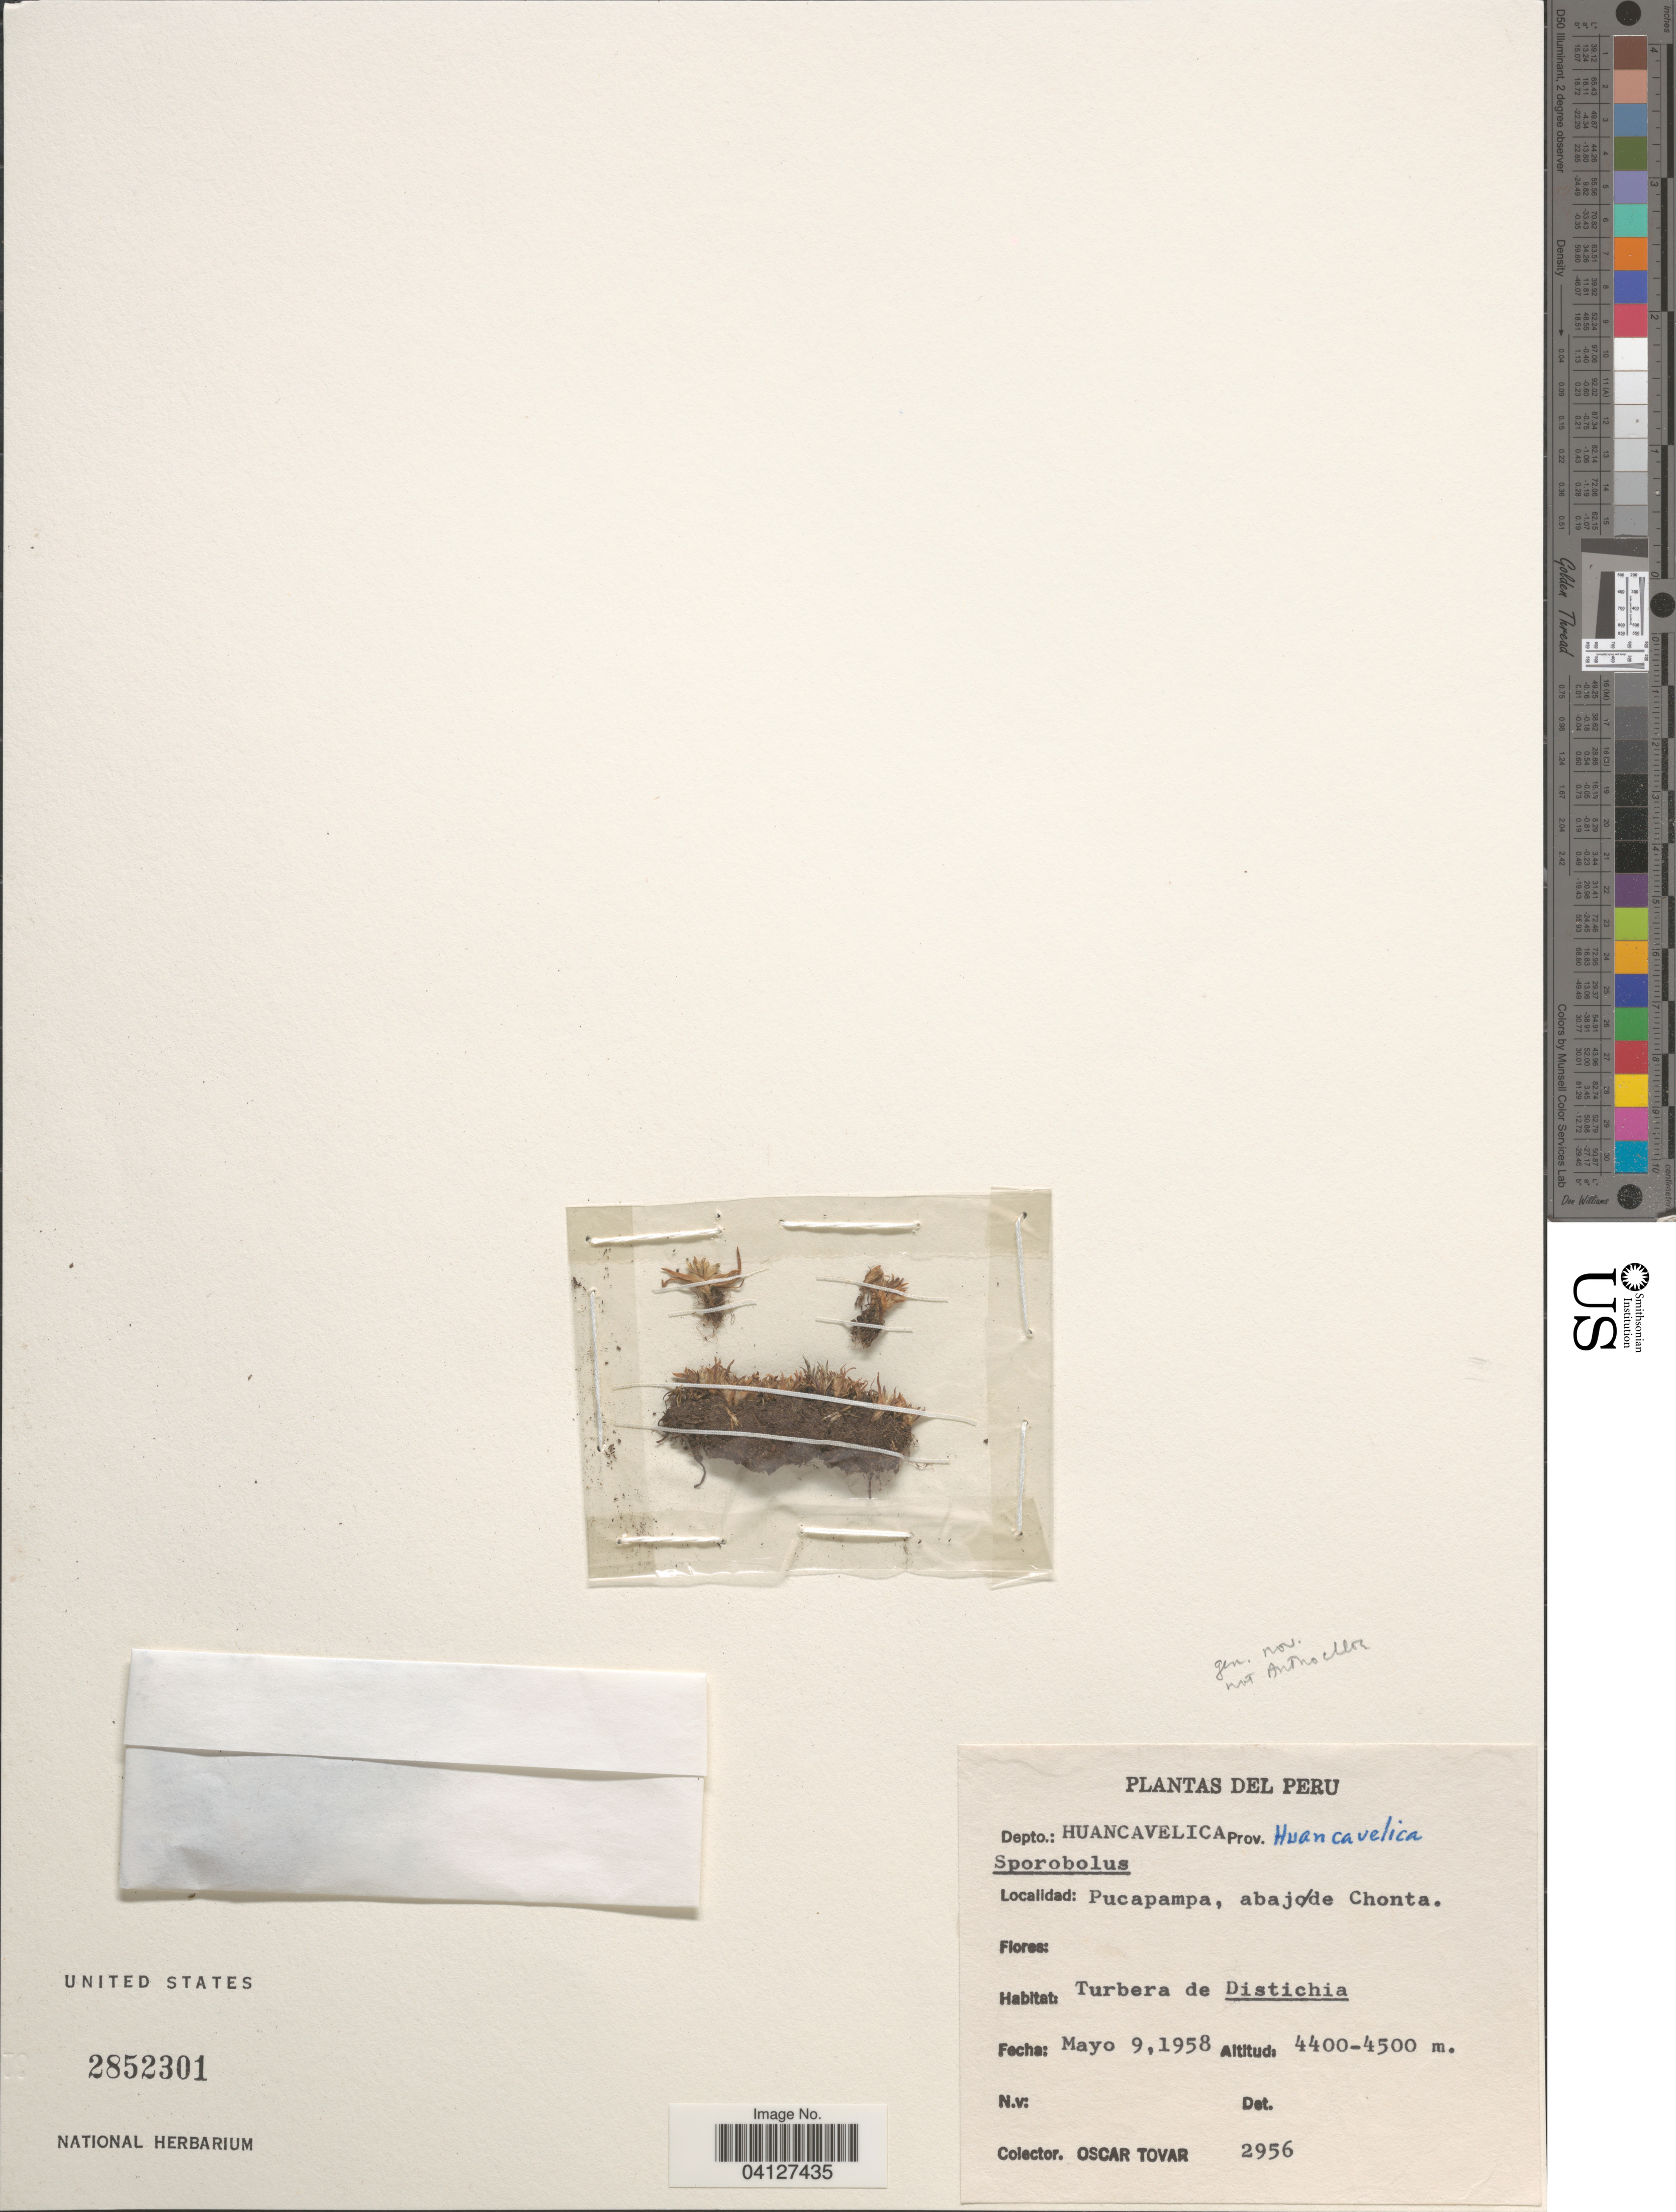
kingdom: Plantae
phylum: Tracheophyta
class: Liliopsida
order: Poales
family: Poaceae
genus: Poa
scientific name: Poa apiculata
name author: Refulio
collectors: Ó. Tovar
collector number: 2956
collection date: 1958-05-09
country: Peru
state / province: Huancavelica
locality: Depto.: Huancavelica. Pucapampa, abajo de Chonta.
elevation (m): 4400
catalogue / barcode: US 2852301